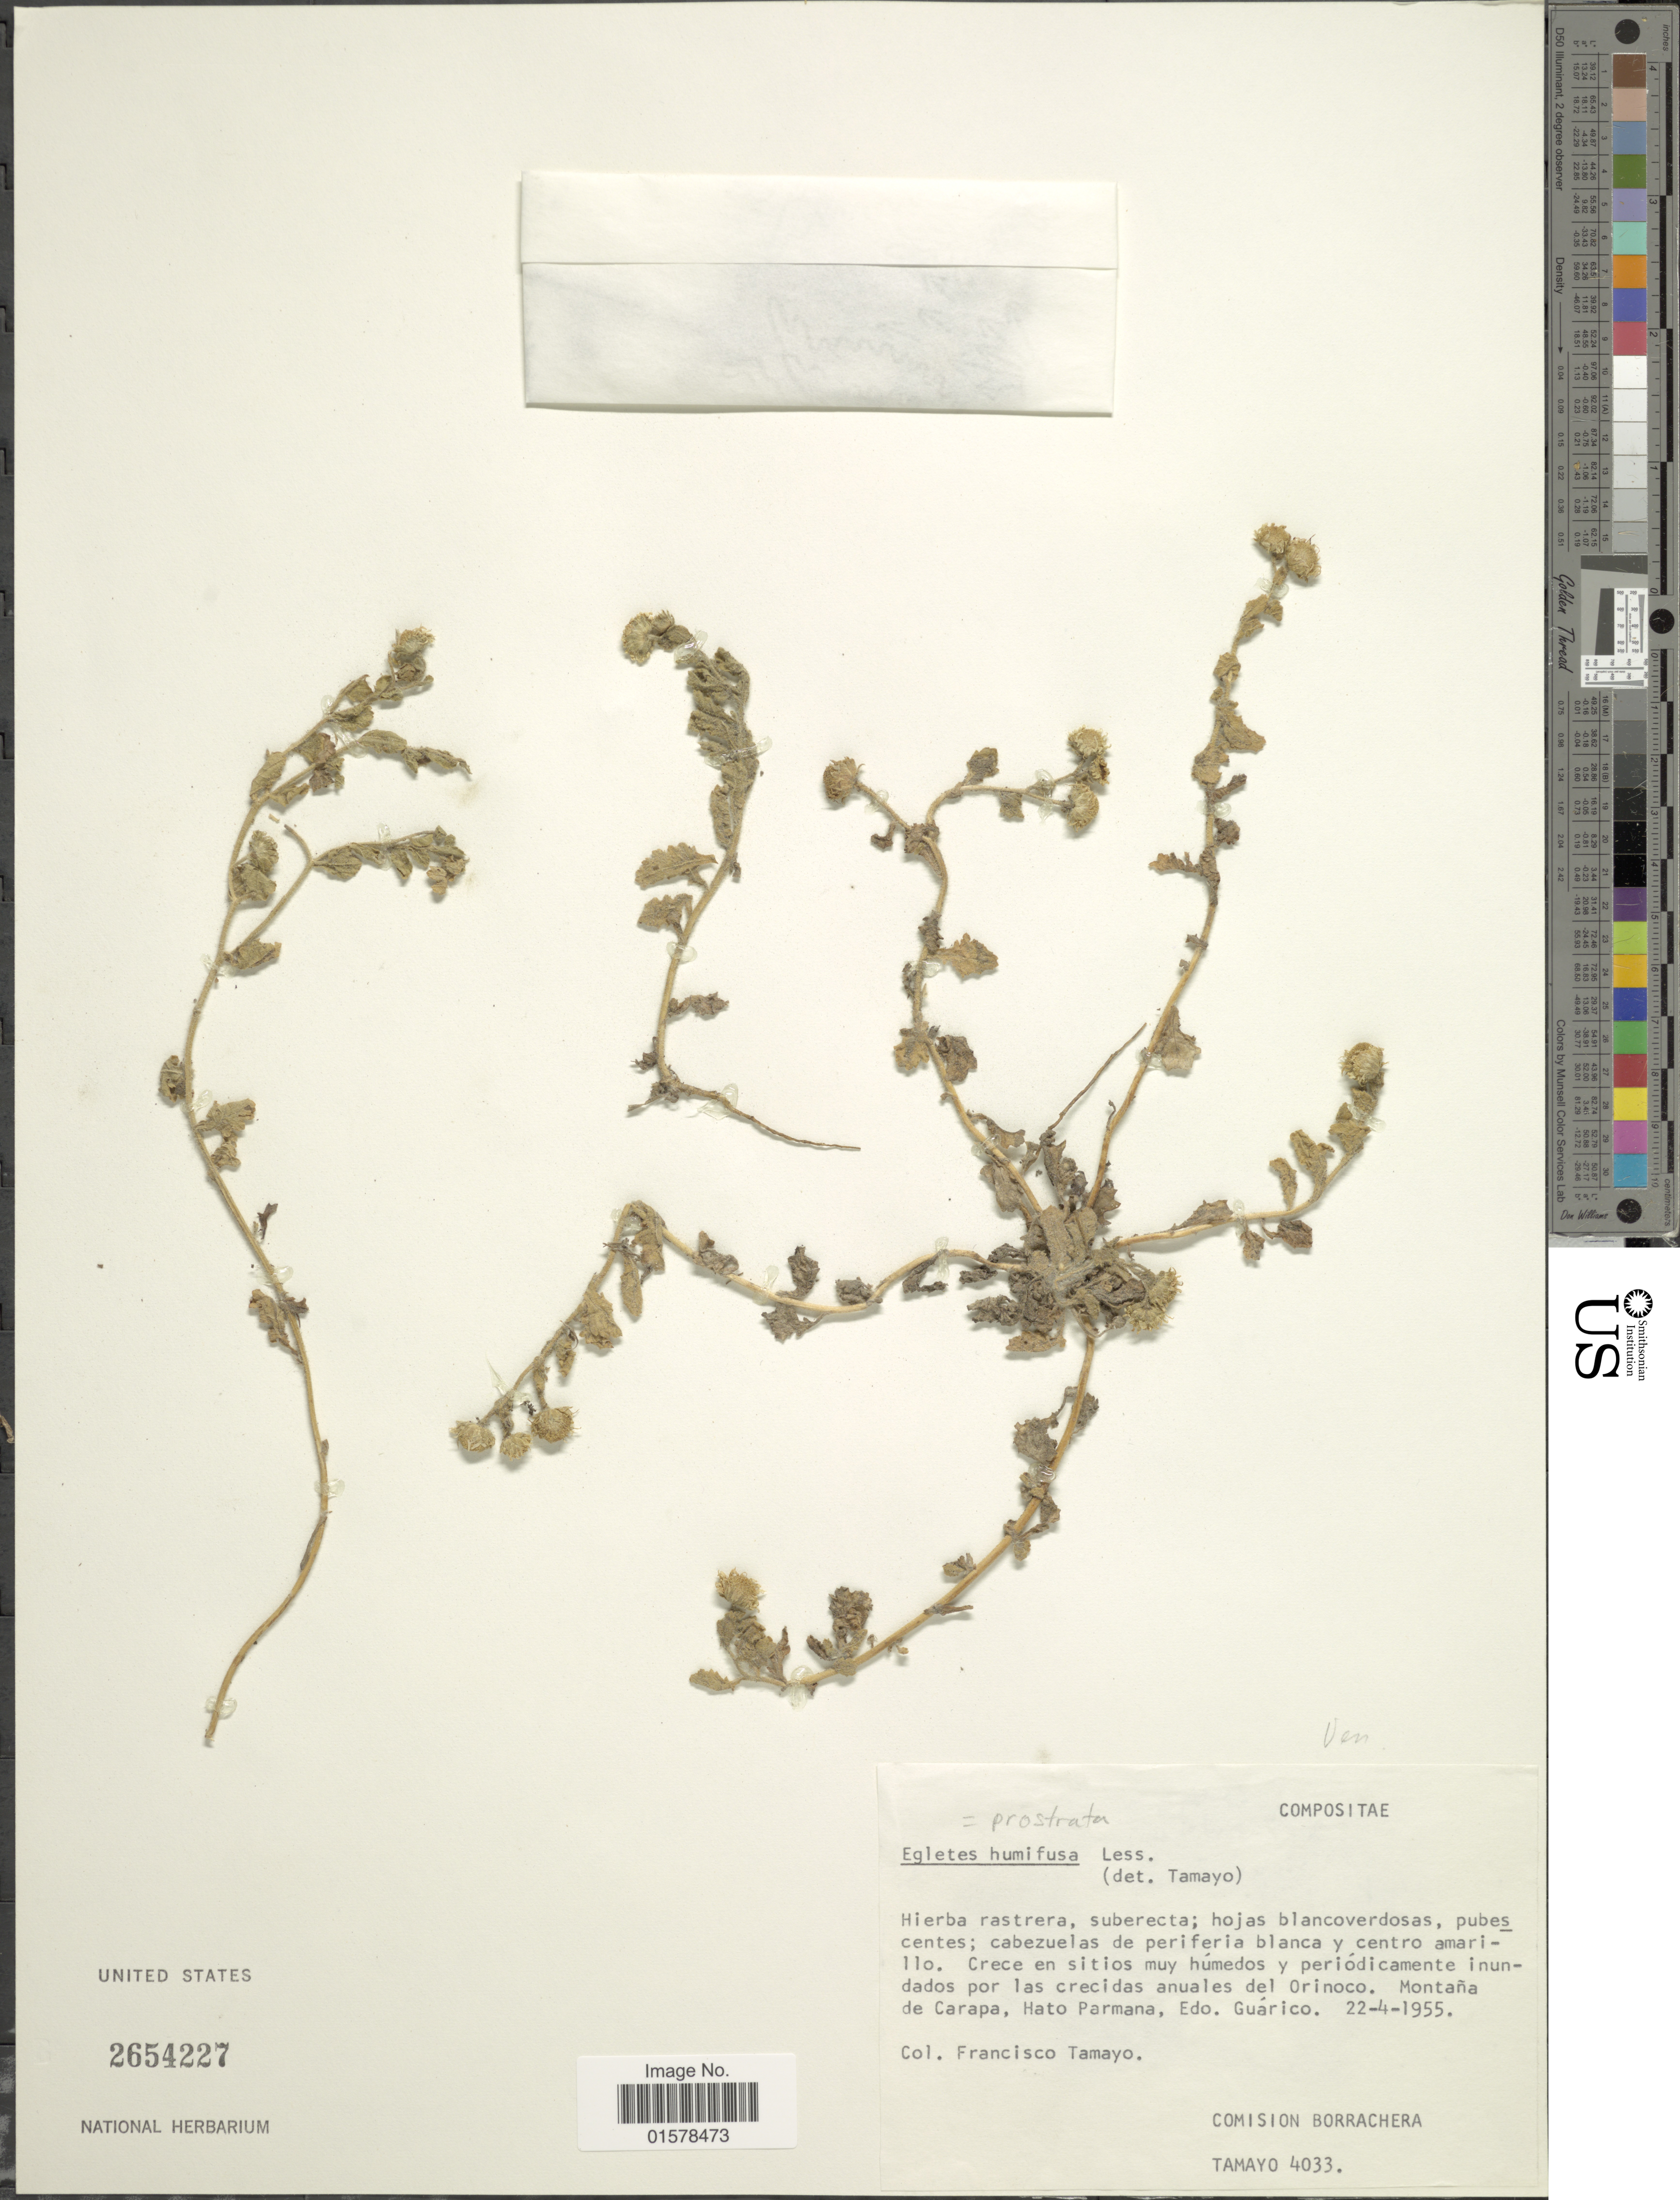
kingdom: Plantae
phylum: Tracheophyta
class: Magnoliopsida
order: Asterales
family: Asteraceae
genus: Egletes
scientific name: Egletes prostrata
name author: (Sw.) Kuntze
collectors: F. Tamayo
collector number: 4033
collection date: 1955-04-22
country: Venezuela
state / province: Guárico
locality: Crece en sitios muy humedos y periodicamente unundados por las crecidas anuales del Orinoca. Montaña de Carapa, Hato Parmana, Edo. Guarico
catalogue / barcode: US 2654227